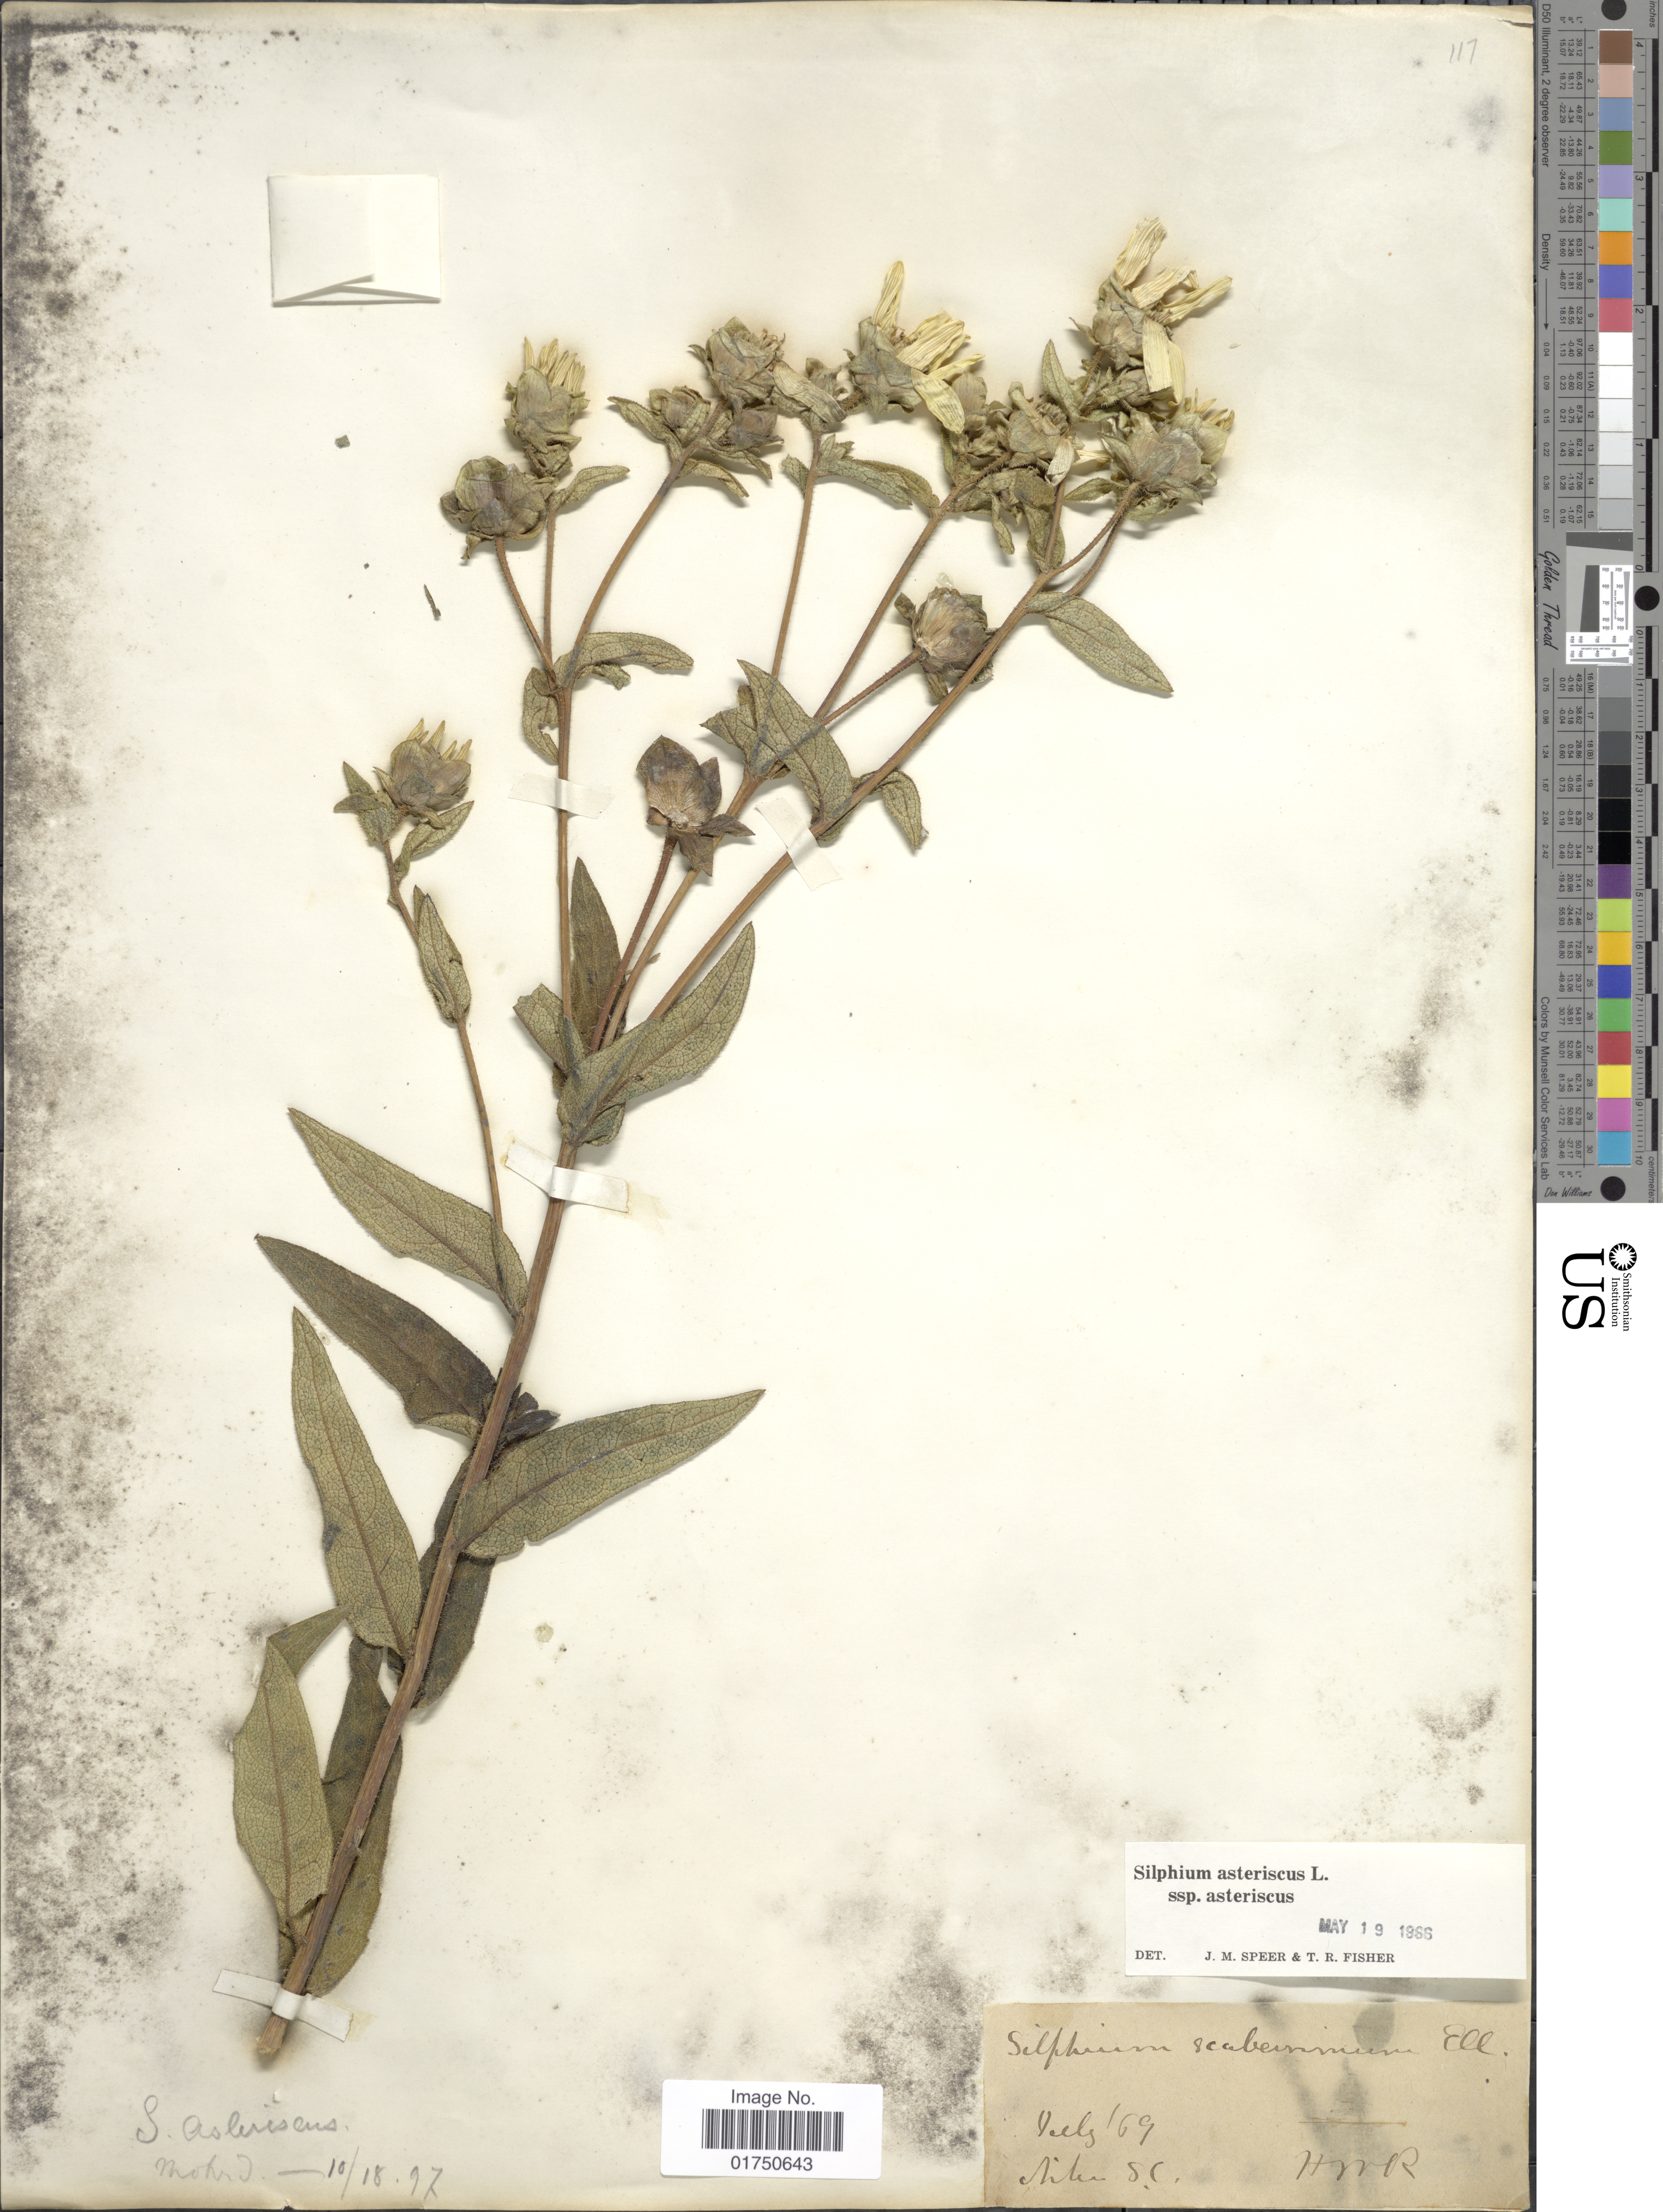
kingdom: Plantae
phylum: Tracheophyta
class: Magnoliopsida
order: Asterales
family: Asteraceae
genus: Silphium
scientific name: Silphium asteriscus var. asteriscus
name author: L.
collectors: H. W. R.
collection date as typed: Transcribed d/m/y: /7/69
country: United States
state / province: South Carolina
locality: Aiken.